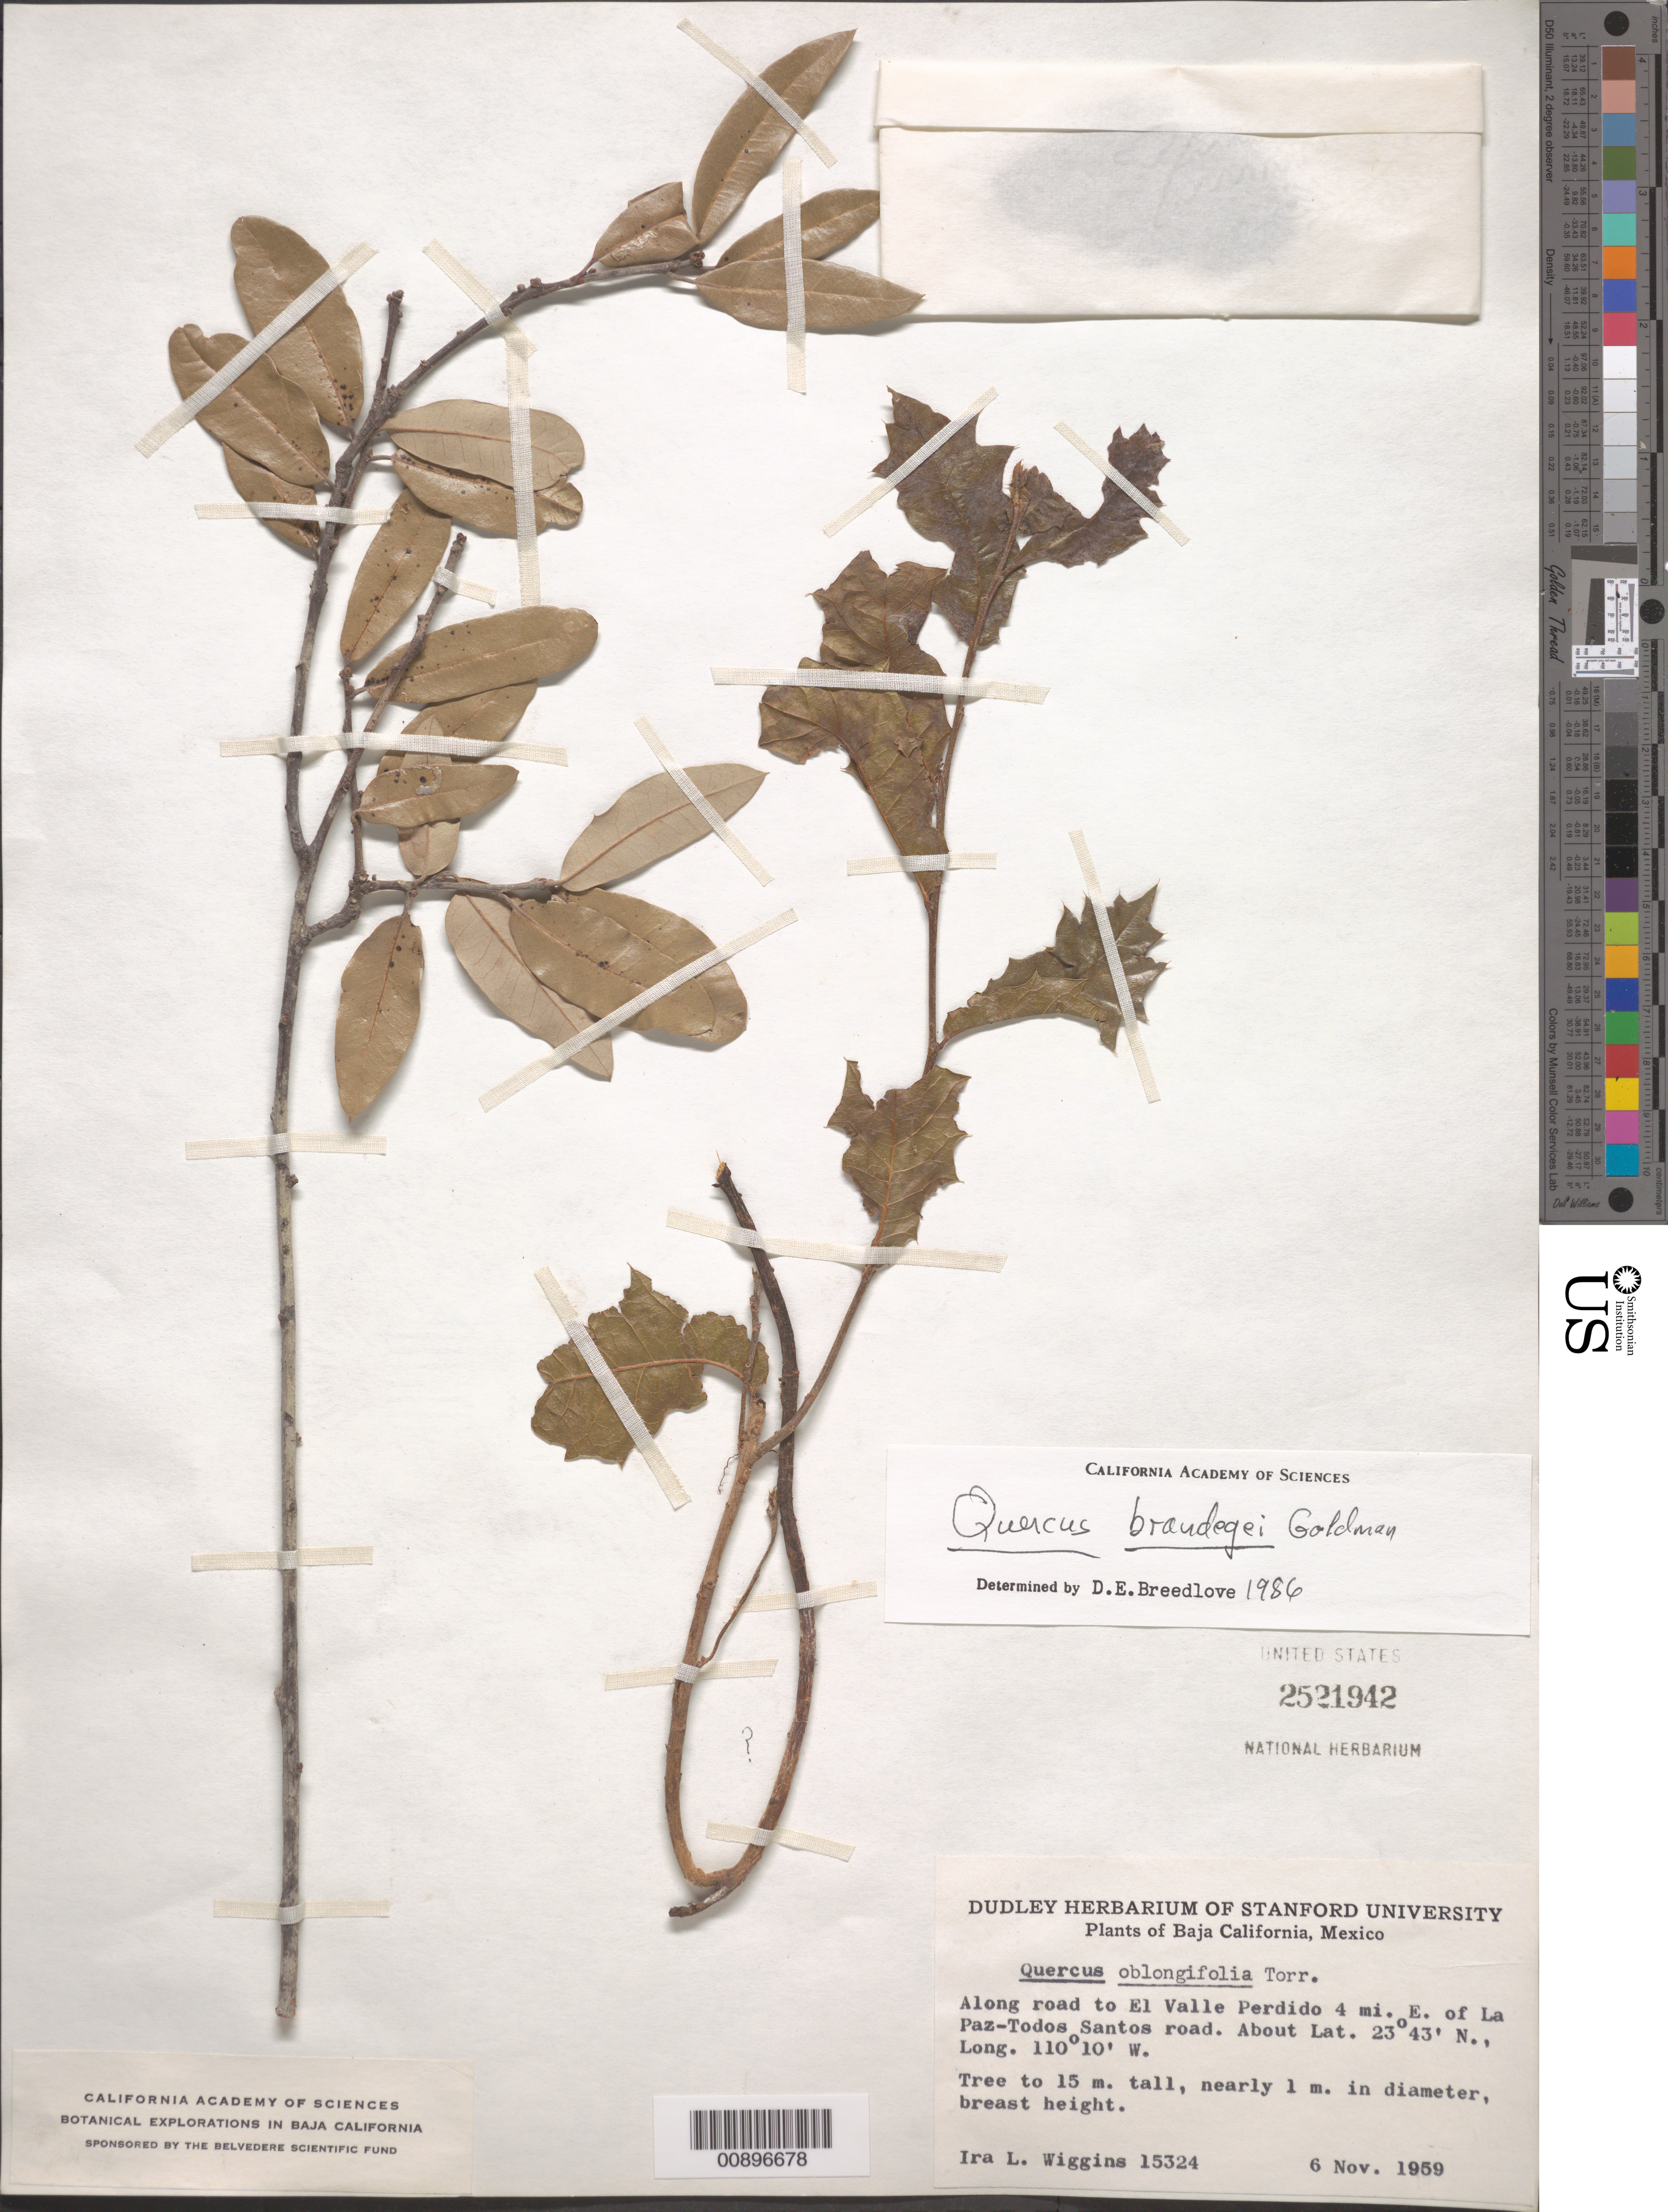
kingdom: Plantae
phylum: Tracheophyta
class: Magnoliopsida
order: Fagales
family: Fagaceae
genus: Quercus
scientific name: Quercus brandegeei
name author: Goldman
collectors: I. L. Wiggins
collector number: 15324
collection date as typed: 06 Nov 1959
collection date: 1959-11-06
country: Mexico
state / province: Baja California Sur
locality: Along road to El Valle Perdido 4 mi. E of La Paz - Todos Santos road.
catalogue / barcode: US 2521942